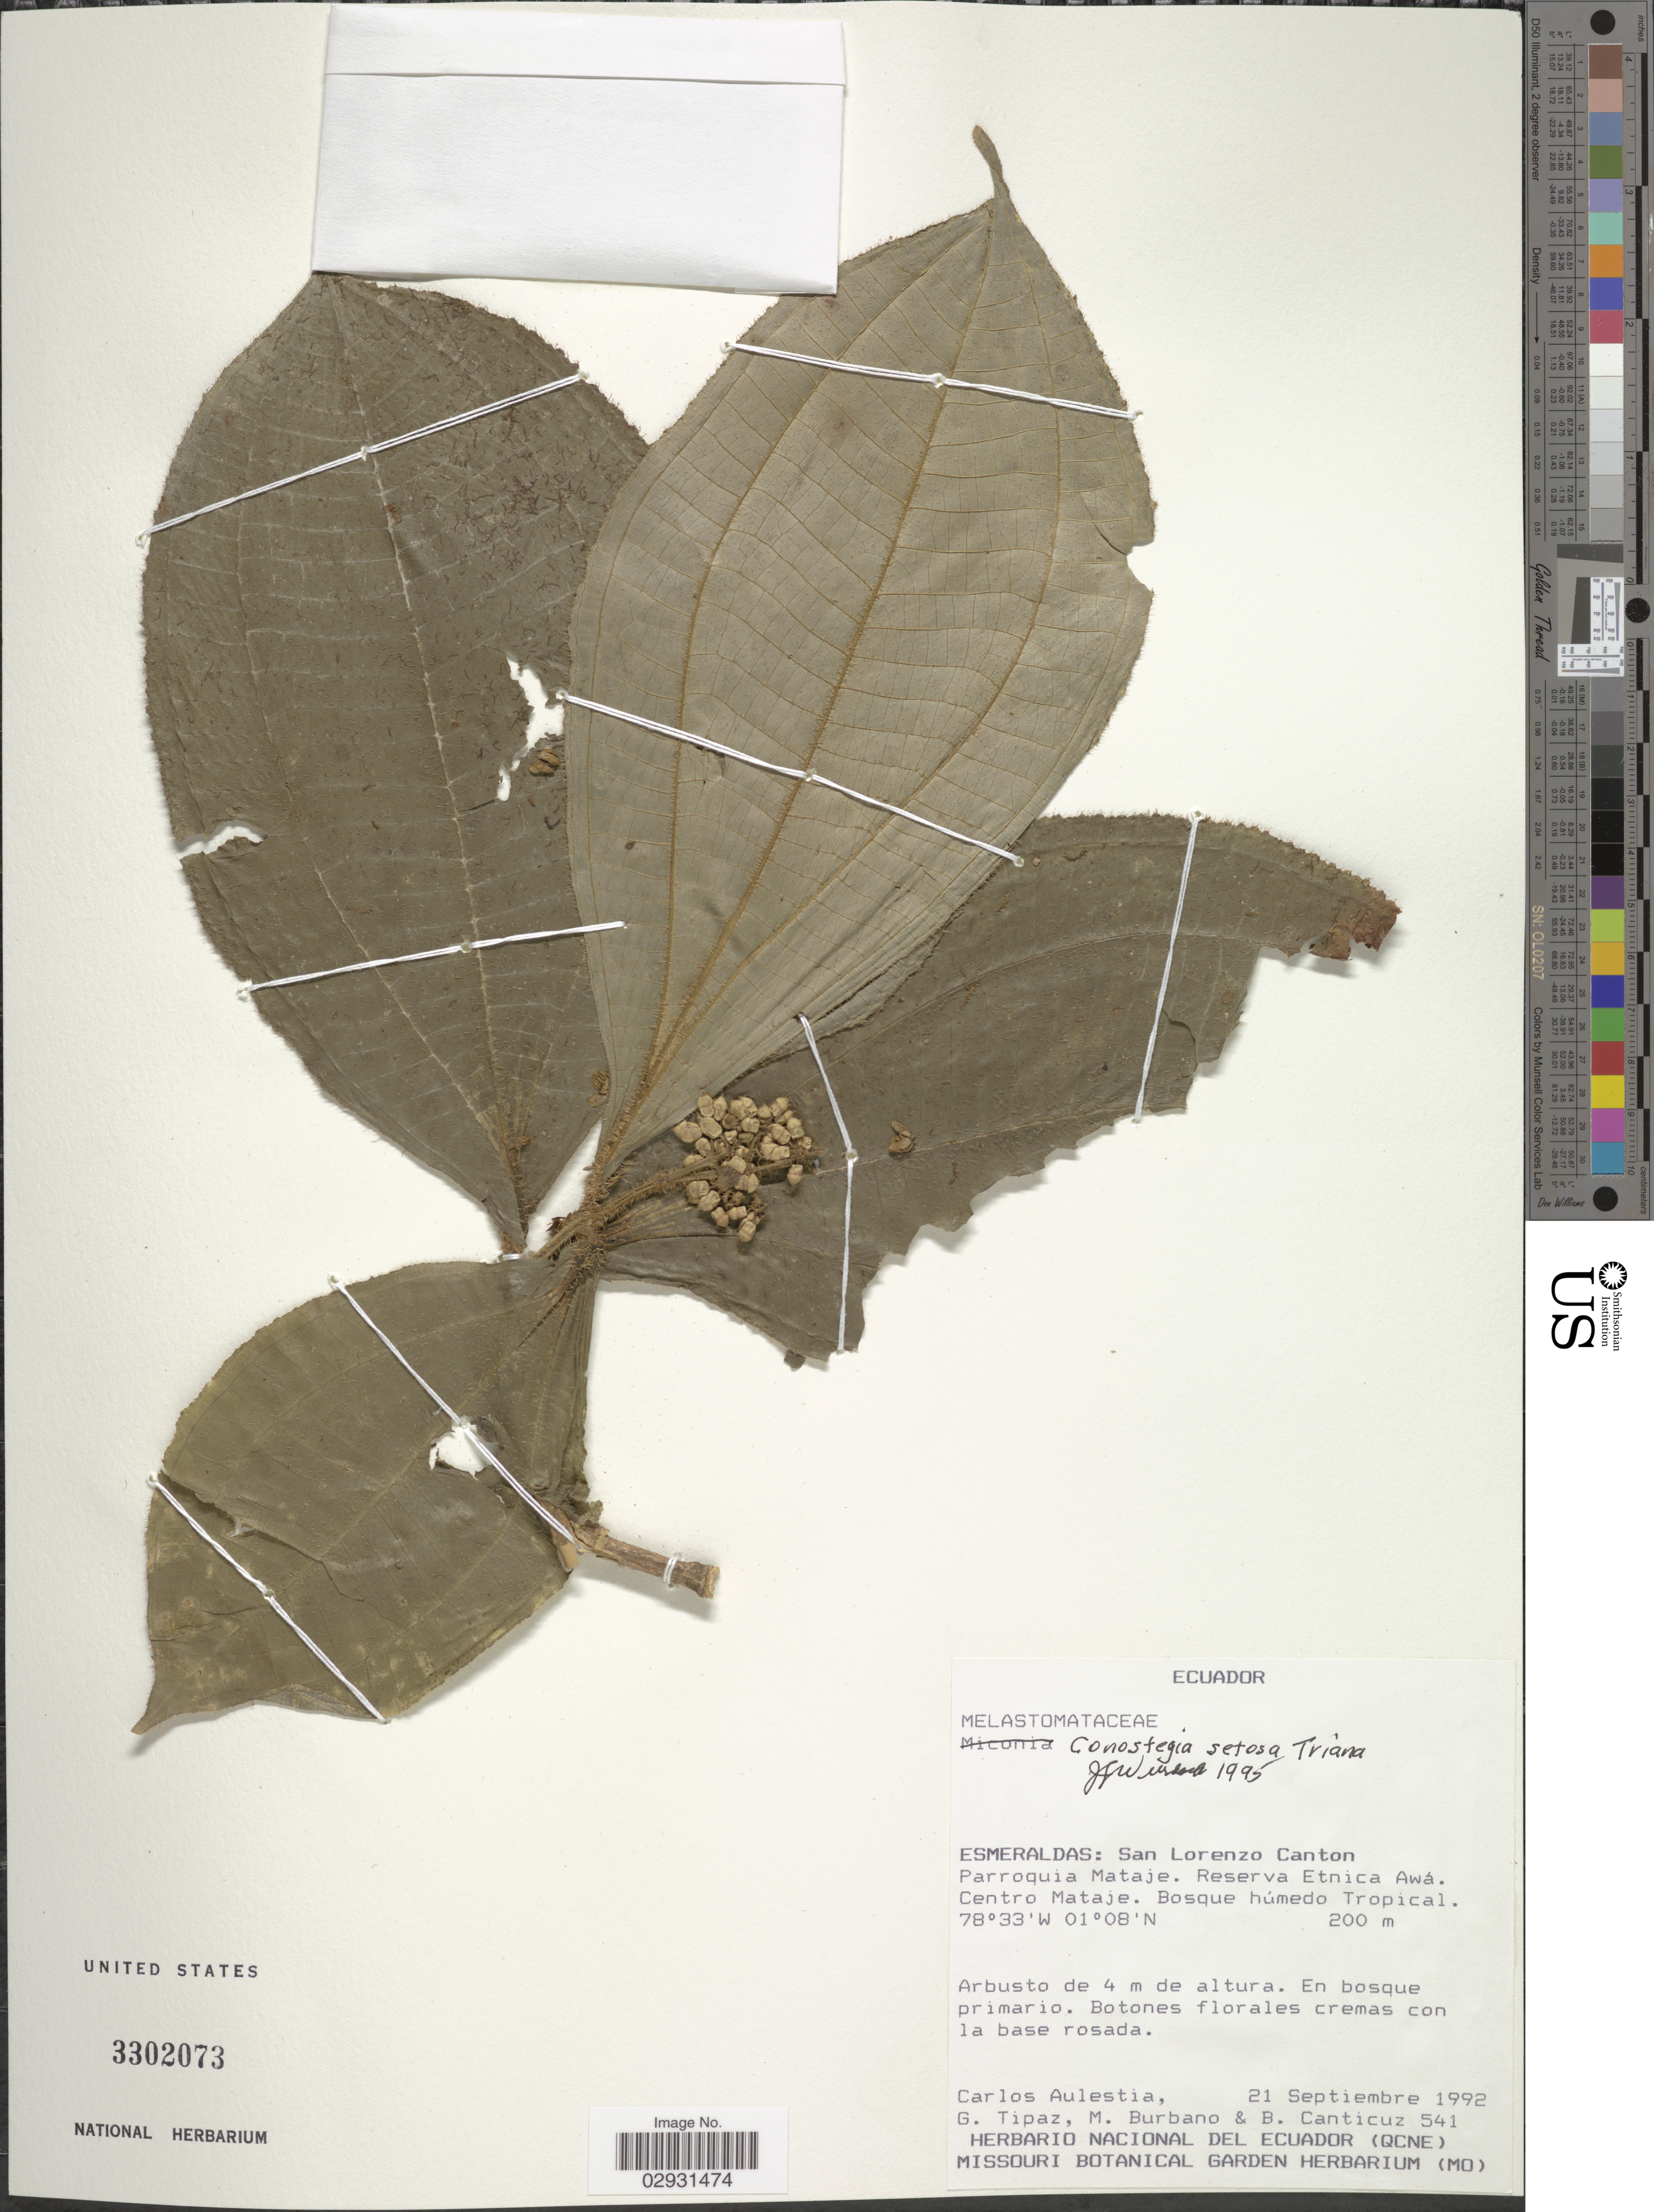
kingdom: Plantae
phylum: Tracheophyta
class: Magnoliopsida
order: Myrtales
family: Melastomataceae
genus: Conostegia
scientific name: Conostegia setosa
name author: Triana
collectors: C. Aulestia, G. Tipaz, M. Burbano & B. Canticuz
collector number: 541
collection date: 1992-09-21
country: Ecuador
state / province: Esmeraldas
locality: San Lorenzo Canton, Parroquia Mataje. Reserva Etnica Awá. Centro Mataje. Bosque húmedo Tropical.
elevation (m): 200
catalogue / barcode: US 3302073